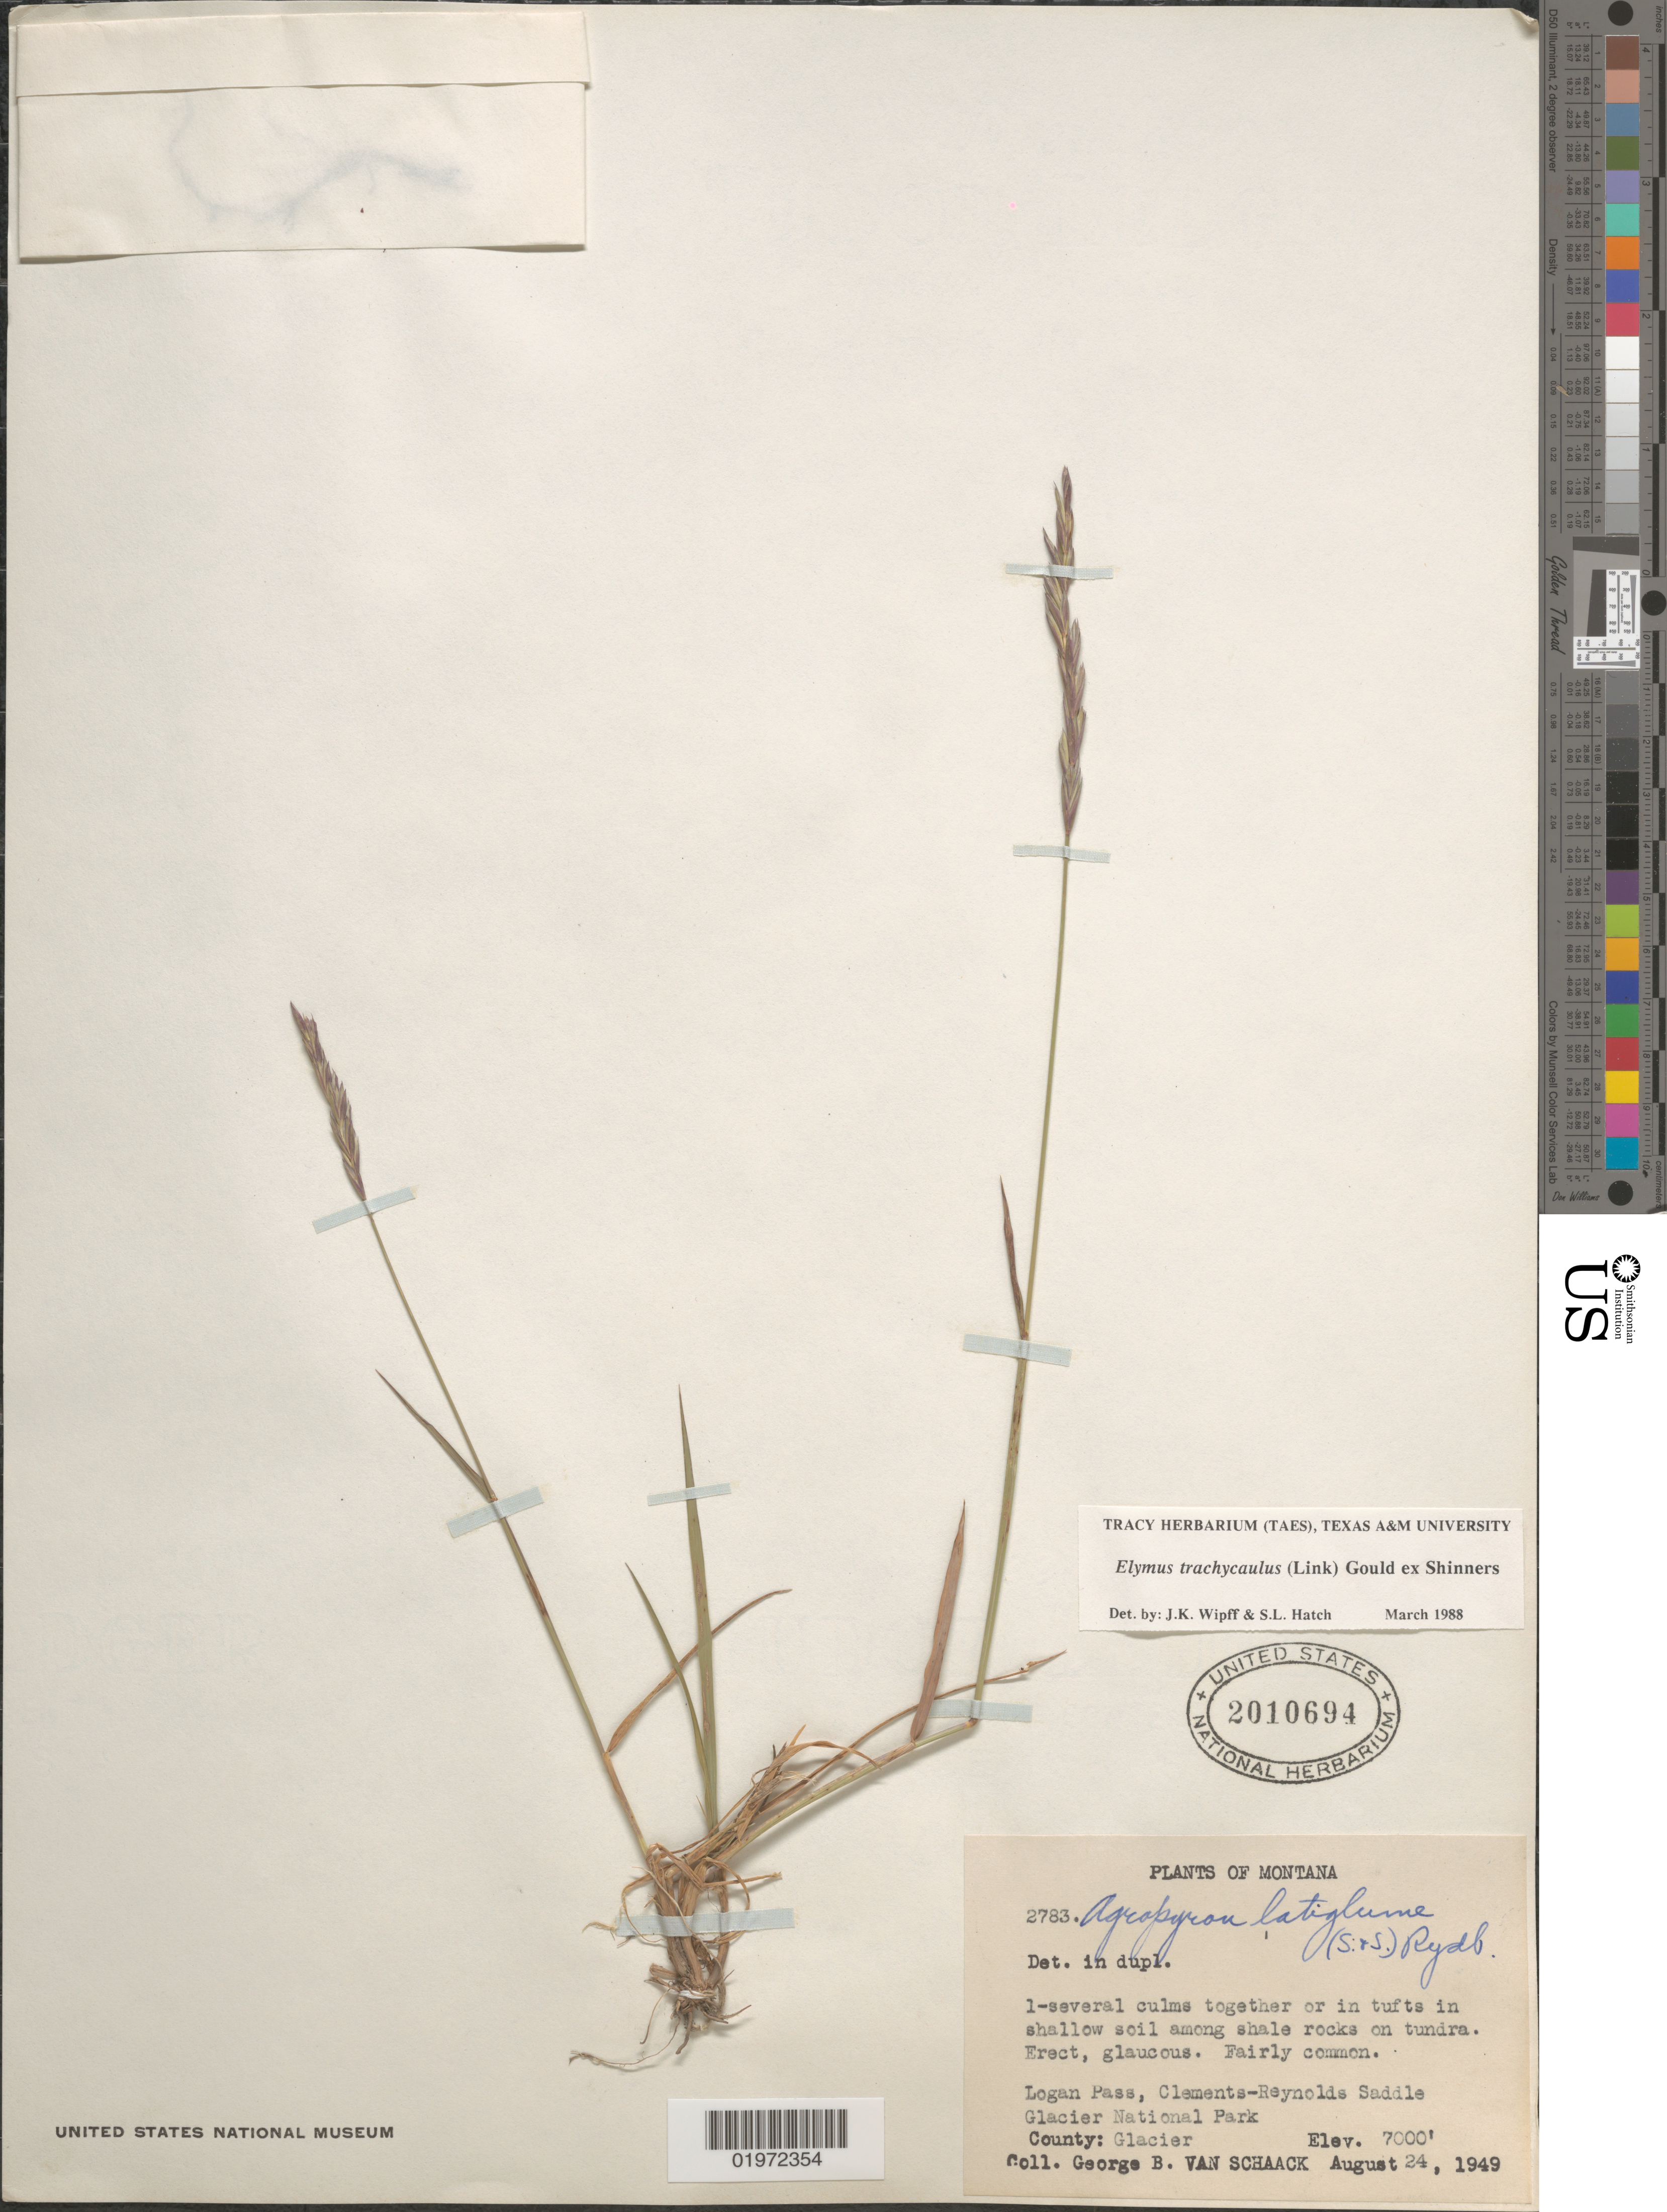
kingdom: Plantae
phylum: Tracheophyta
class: Liliopsida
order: Poales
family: Poaceae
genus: Elymus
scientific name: Elymus trachycaulus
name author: (Link) Gould ex Shinners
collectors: G. Van Schaack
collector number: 2783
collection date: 1949-08-24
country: United States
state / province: Montana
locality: Logan Pass, Clements-Reynolds Saddle. Glacier National Park. County: Glacier.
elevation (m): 2134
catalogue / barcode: US 2010694